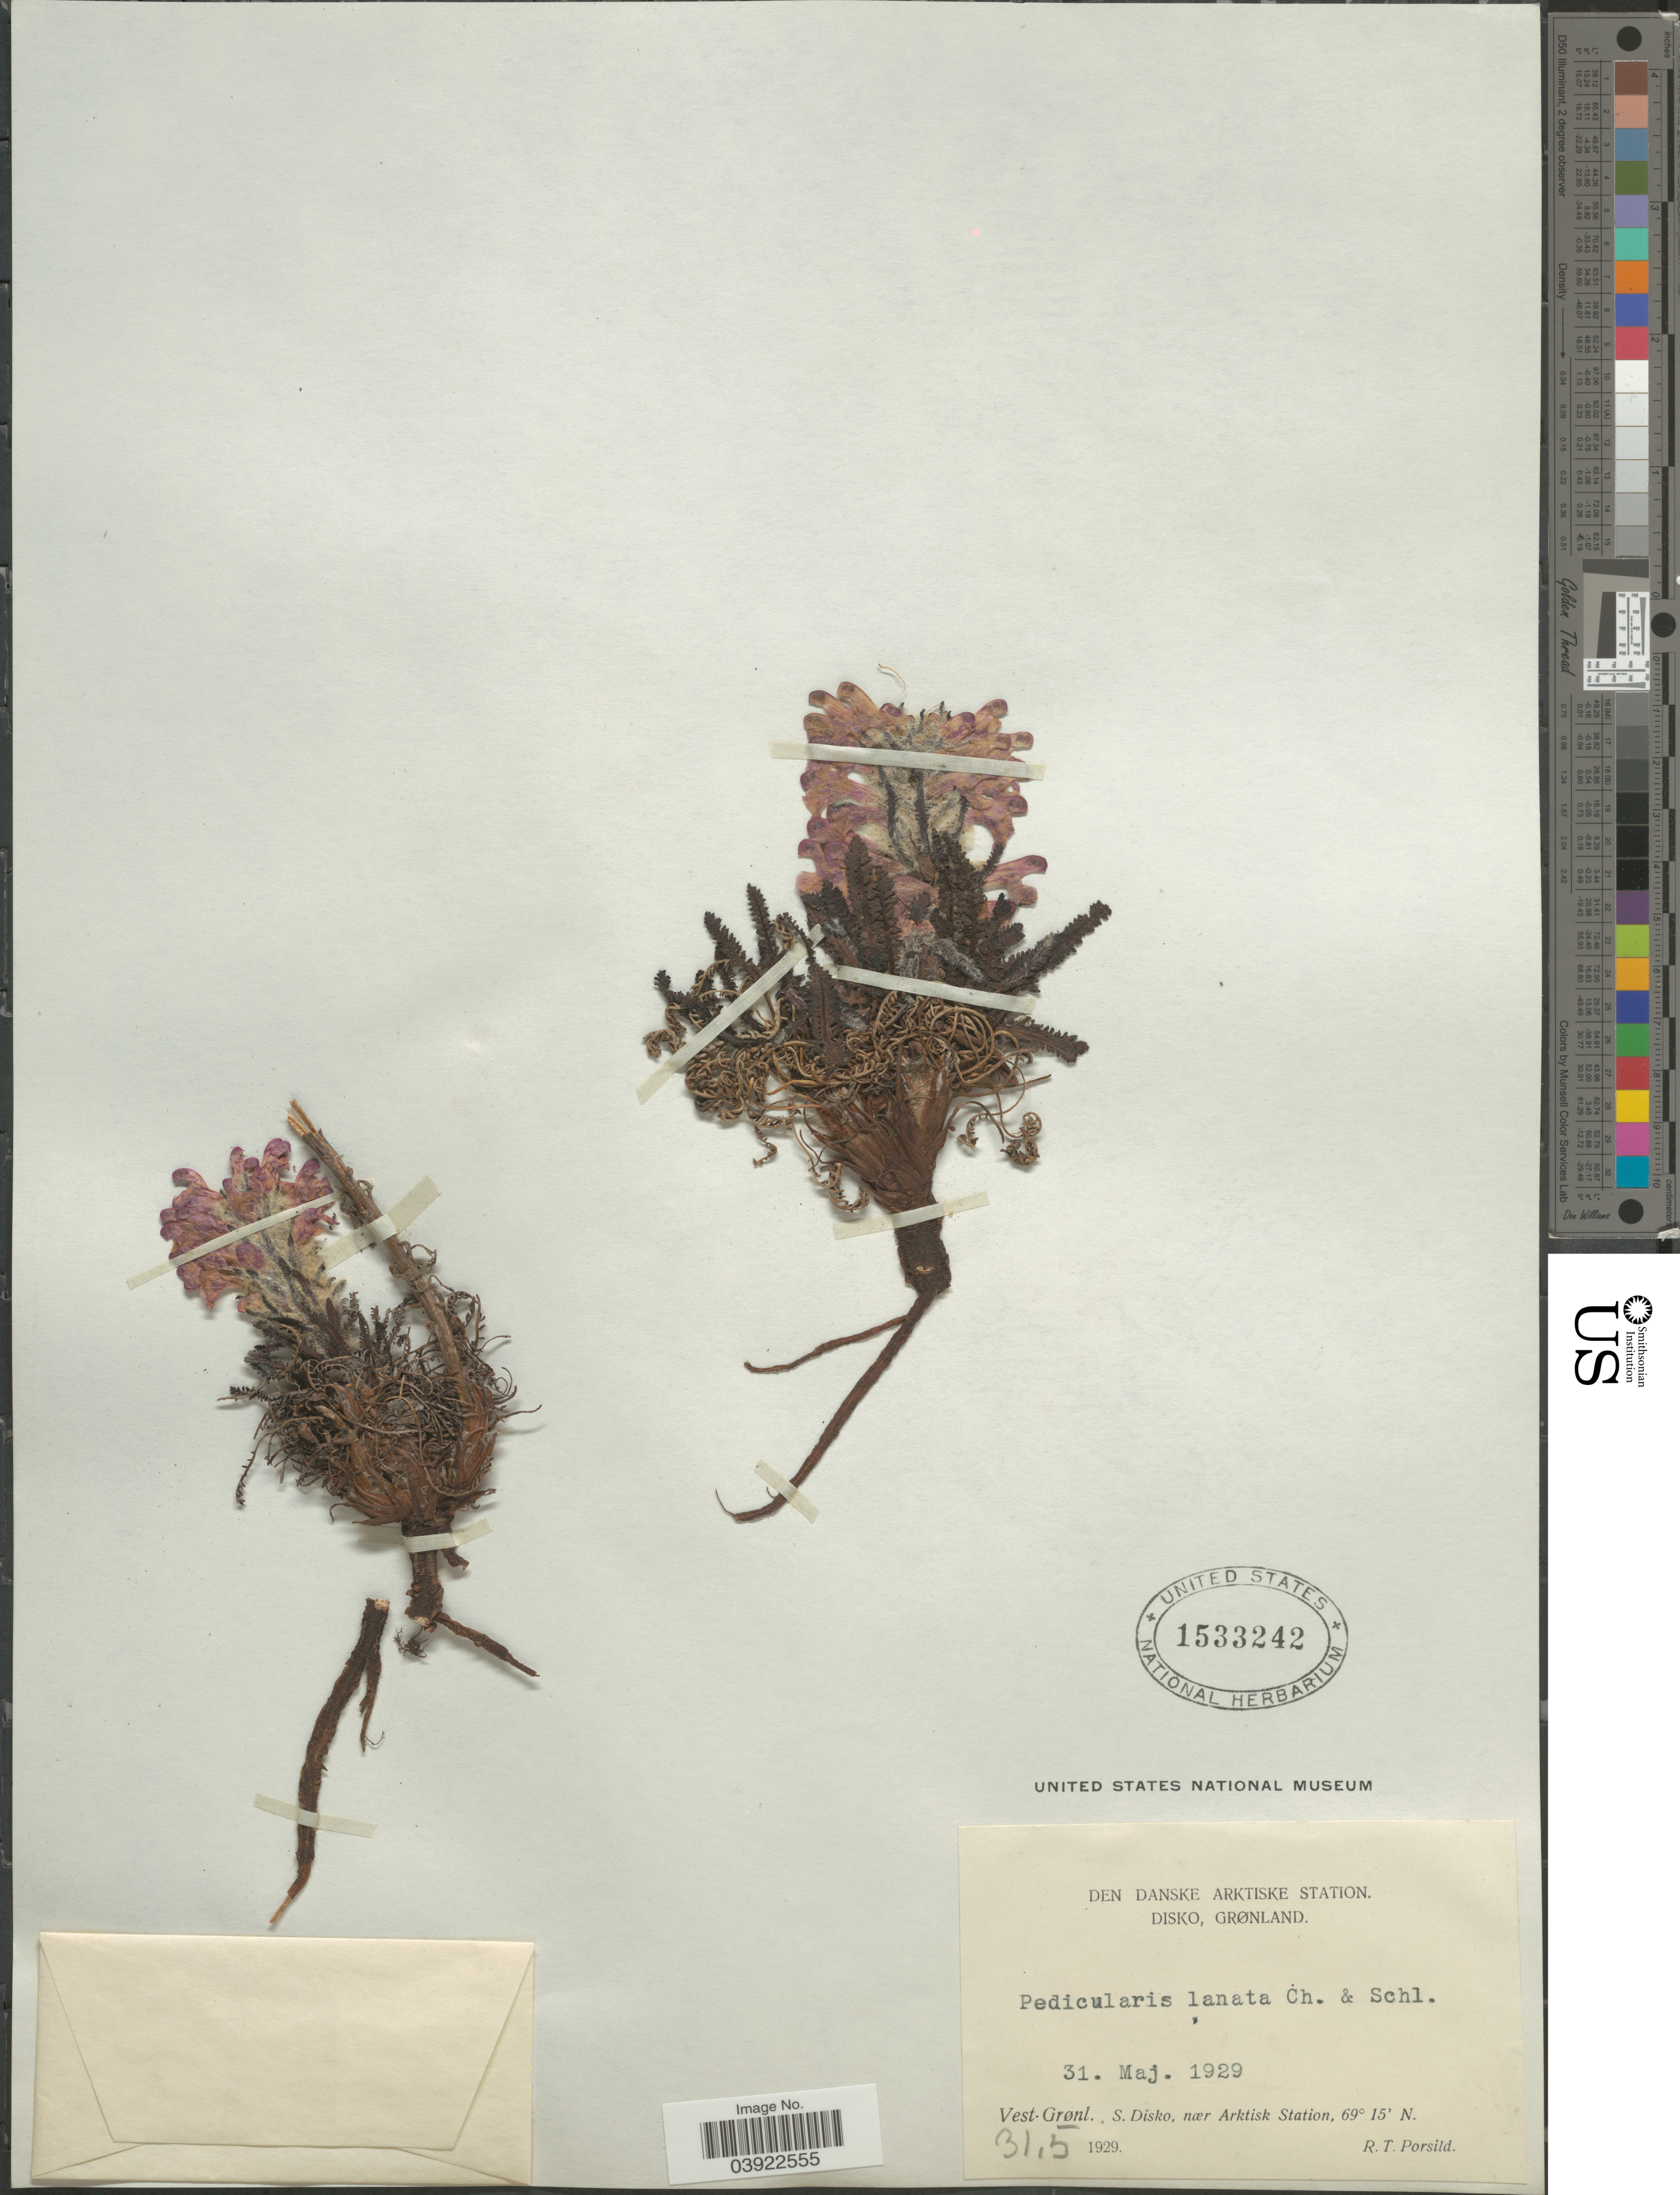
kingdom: Plantae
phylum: Tracheophyta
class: Magnoliopsida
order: Lamiales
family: Orobanchaceae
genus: Pedicularis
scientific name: Pedicularis lanata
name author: Willd. ex Cham. & Schltdl.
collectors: R. T. Porsild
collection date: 1929-05-31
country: Greenland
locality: Den Danske Arktiske Station. Disko, Grønland. Vest-Grønl. S. Disko, nær Arktisk Station.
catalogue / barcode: US 1533242